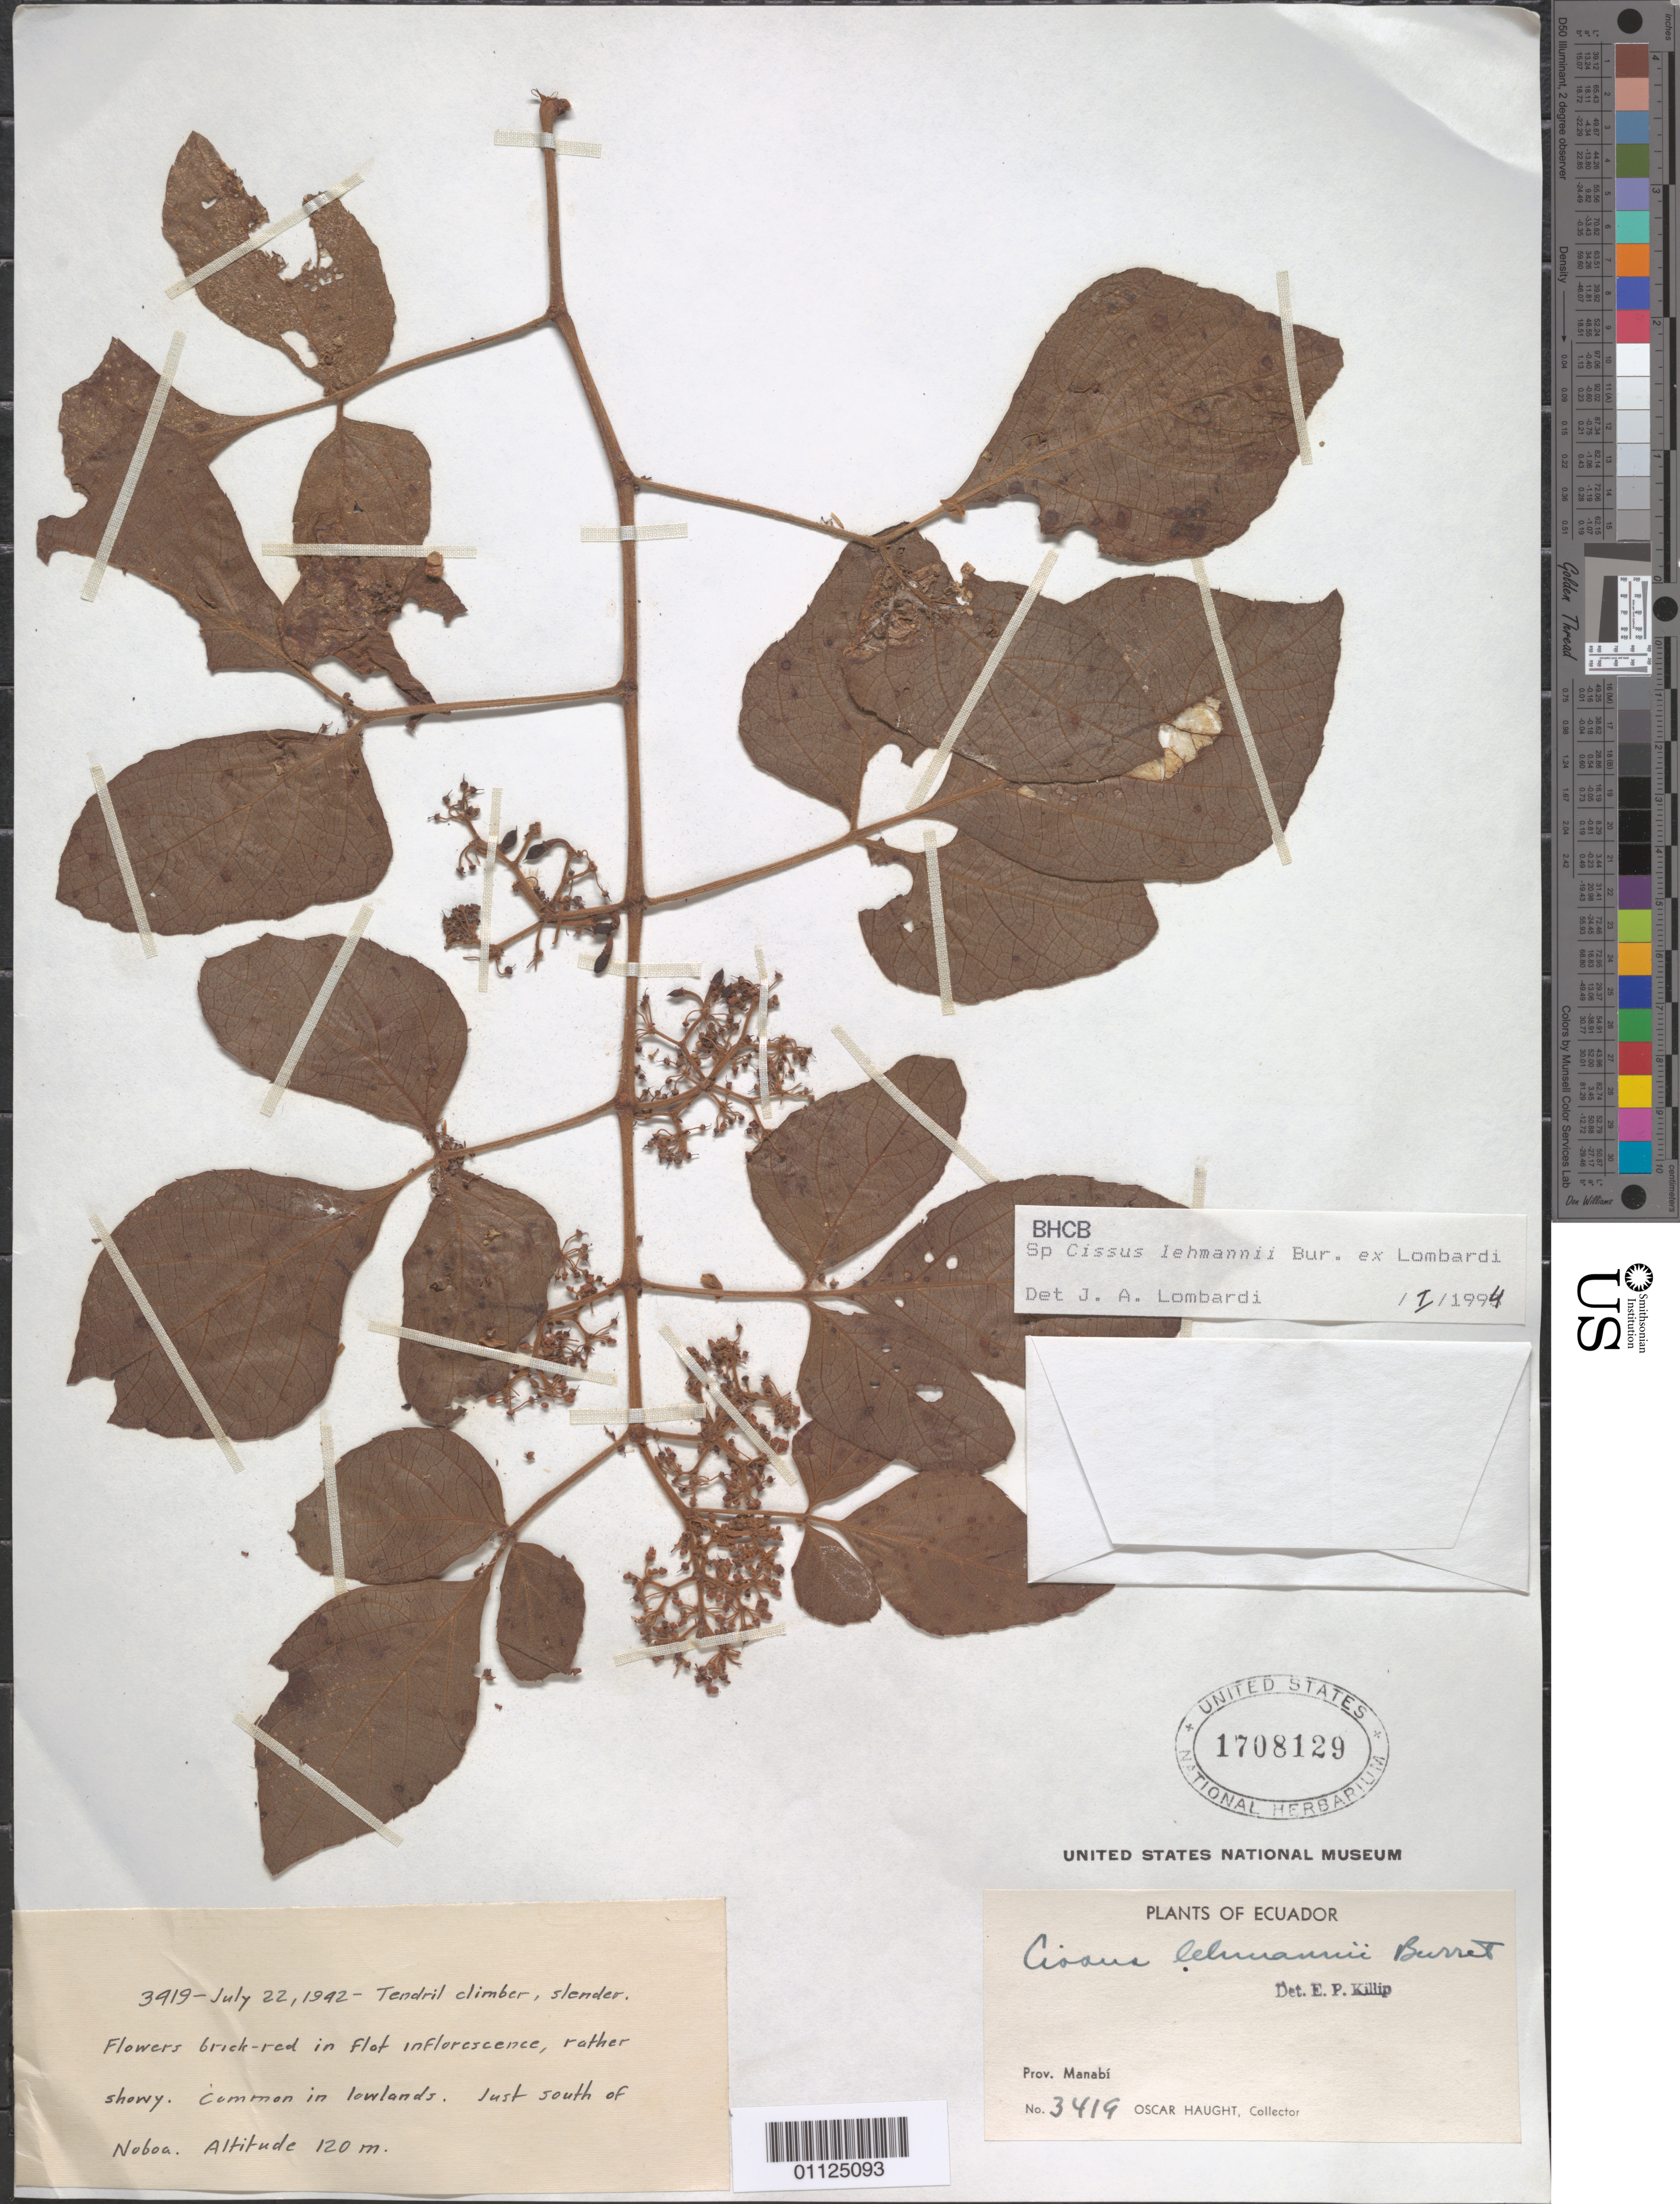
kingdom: Plantae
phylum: Tracheophyta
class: Magnoliopsida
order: Vitales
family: Vitaceae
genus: Cissus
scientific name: Cissus lehmannii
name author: Burret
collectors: O. L. Haught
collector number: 3419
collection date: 1942-07-22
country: Ecuador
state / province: Manabí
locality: Juat S of Noboa.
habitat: Tendril climber, slender. Common in lowlands.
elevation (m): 120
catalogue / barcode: US 1708129